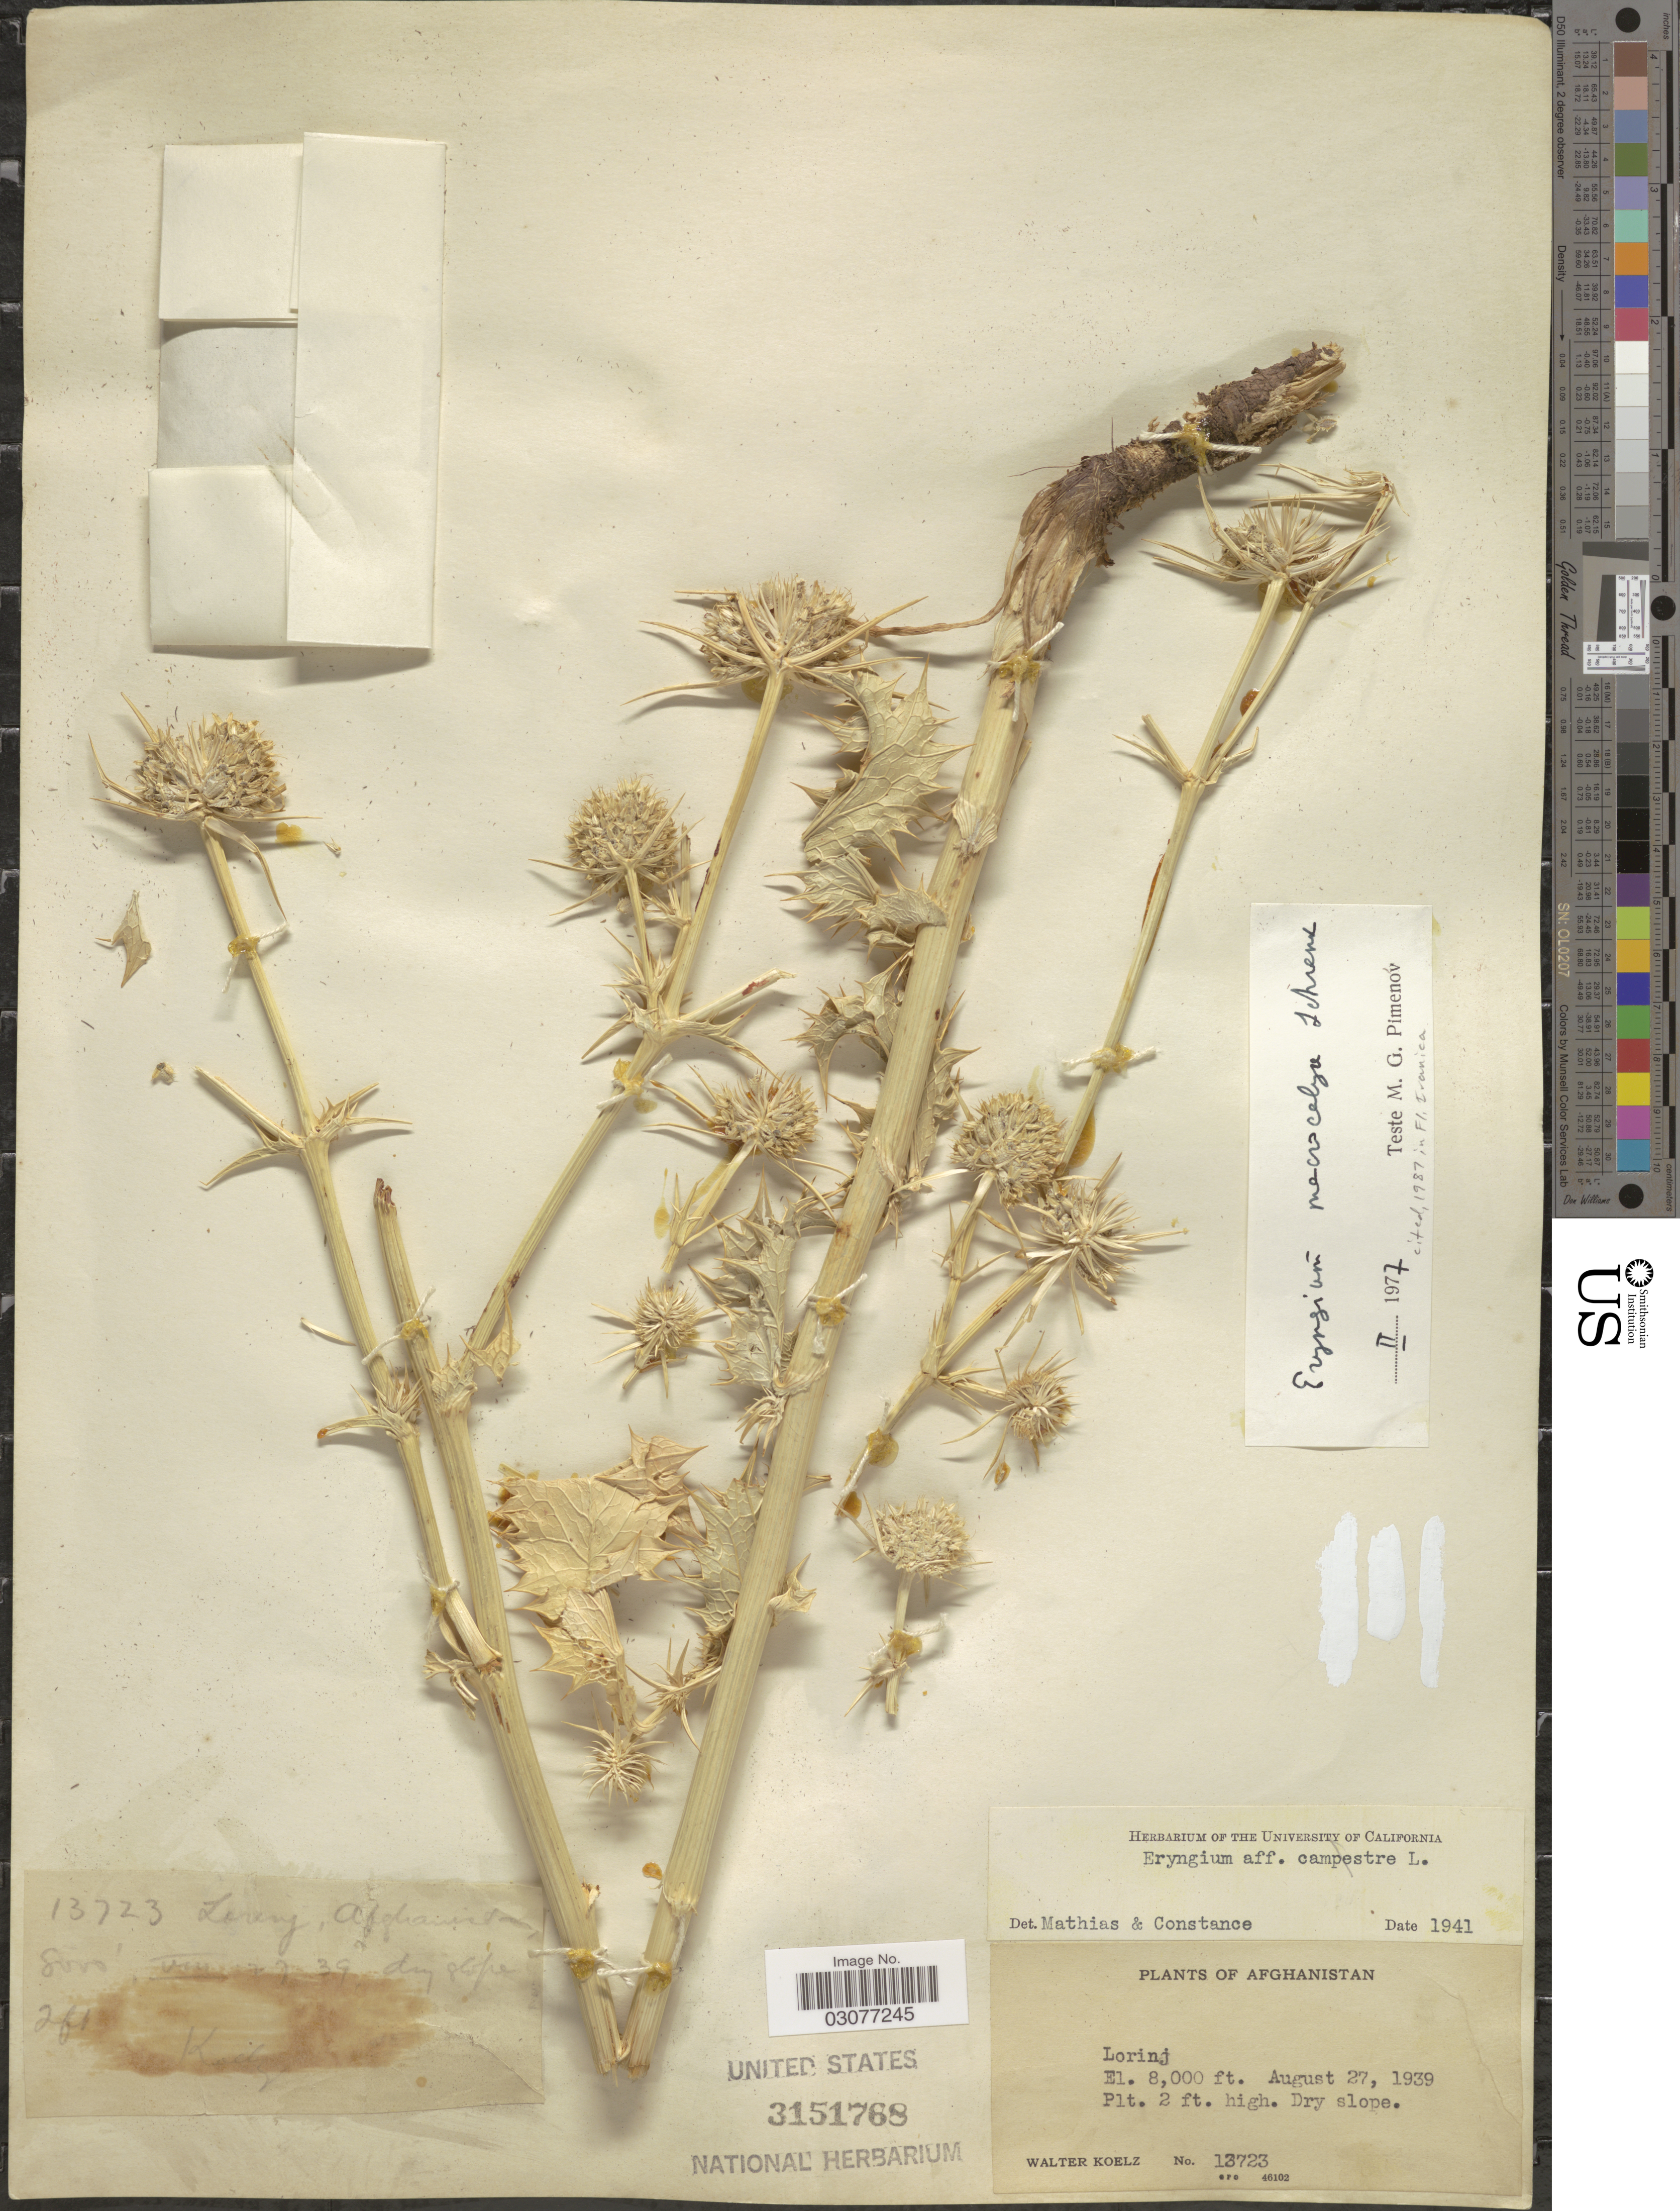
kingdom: Plantae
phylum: Tracheophyta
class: Magnoliopsida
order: Apiales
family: Apiaceae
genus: Eryngium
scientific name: Eryngium macrocalyx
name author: Schrenk ex Fisch. & C.A. Mey.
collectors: W. N. Koelz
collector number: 13723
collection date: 1939-08-27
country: Afghanistan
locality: Lorinj.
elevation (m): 2438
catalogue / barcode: US 3151768